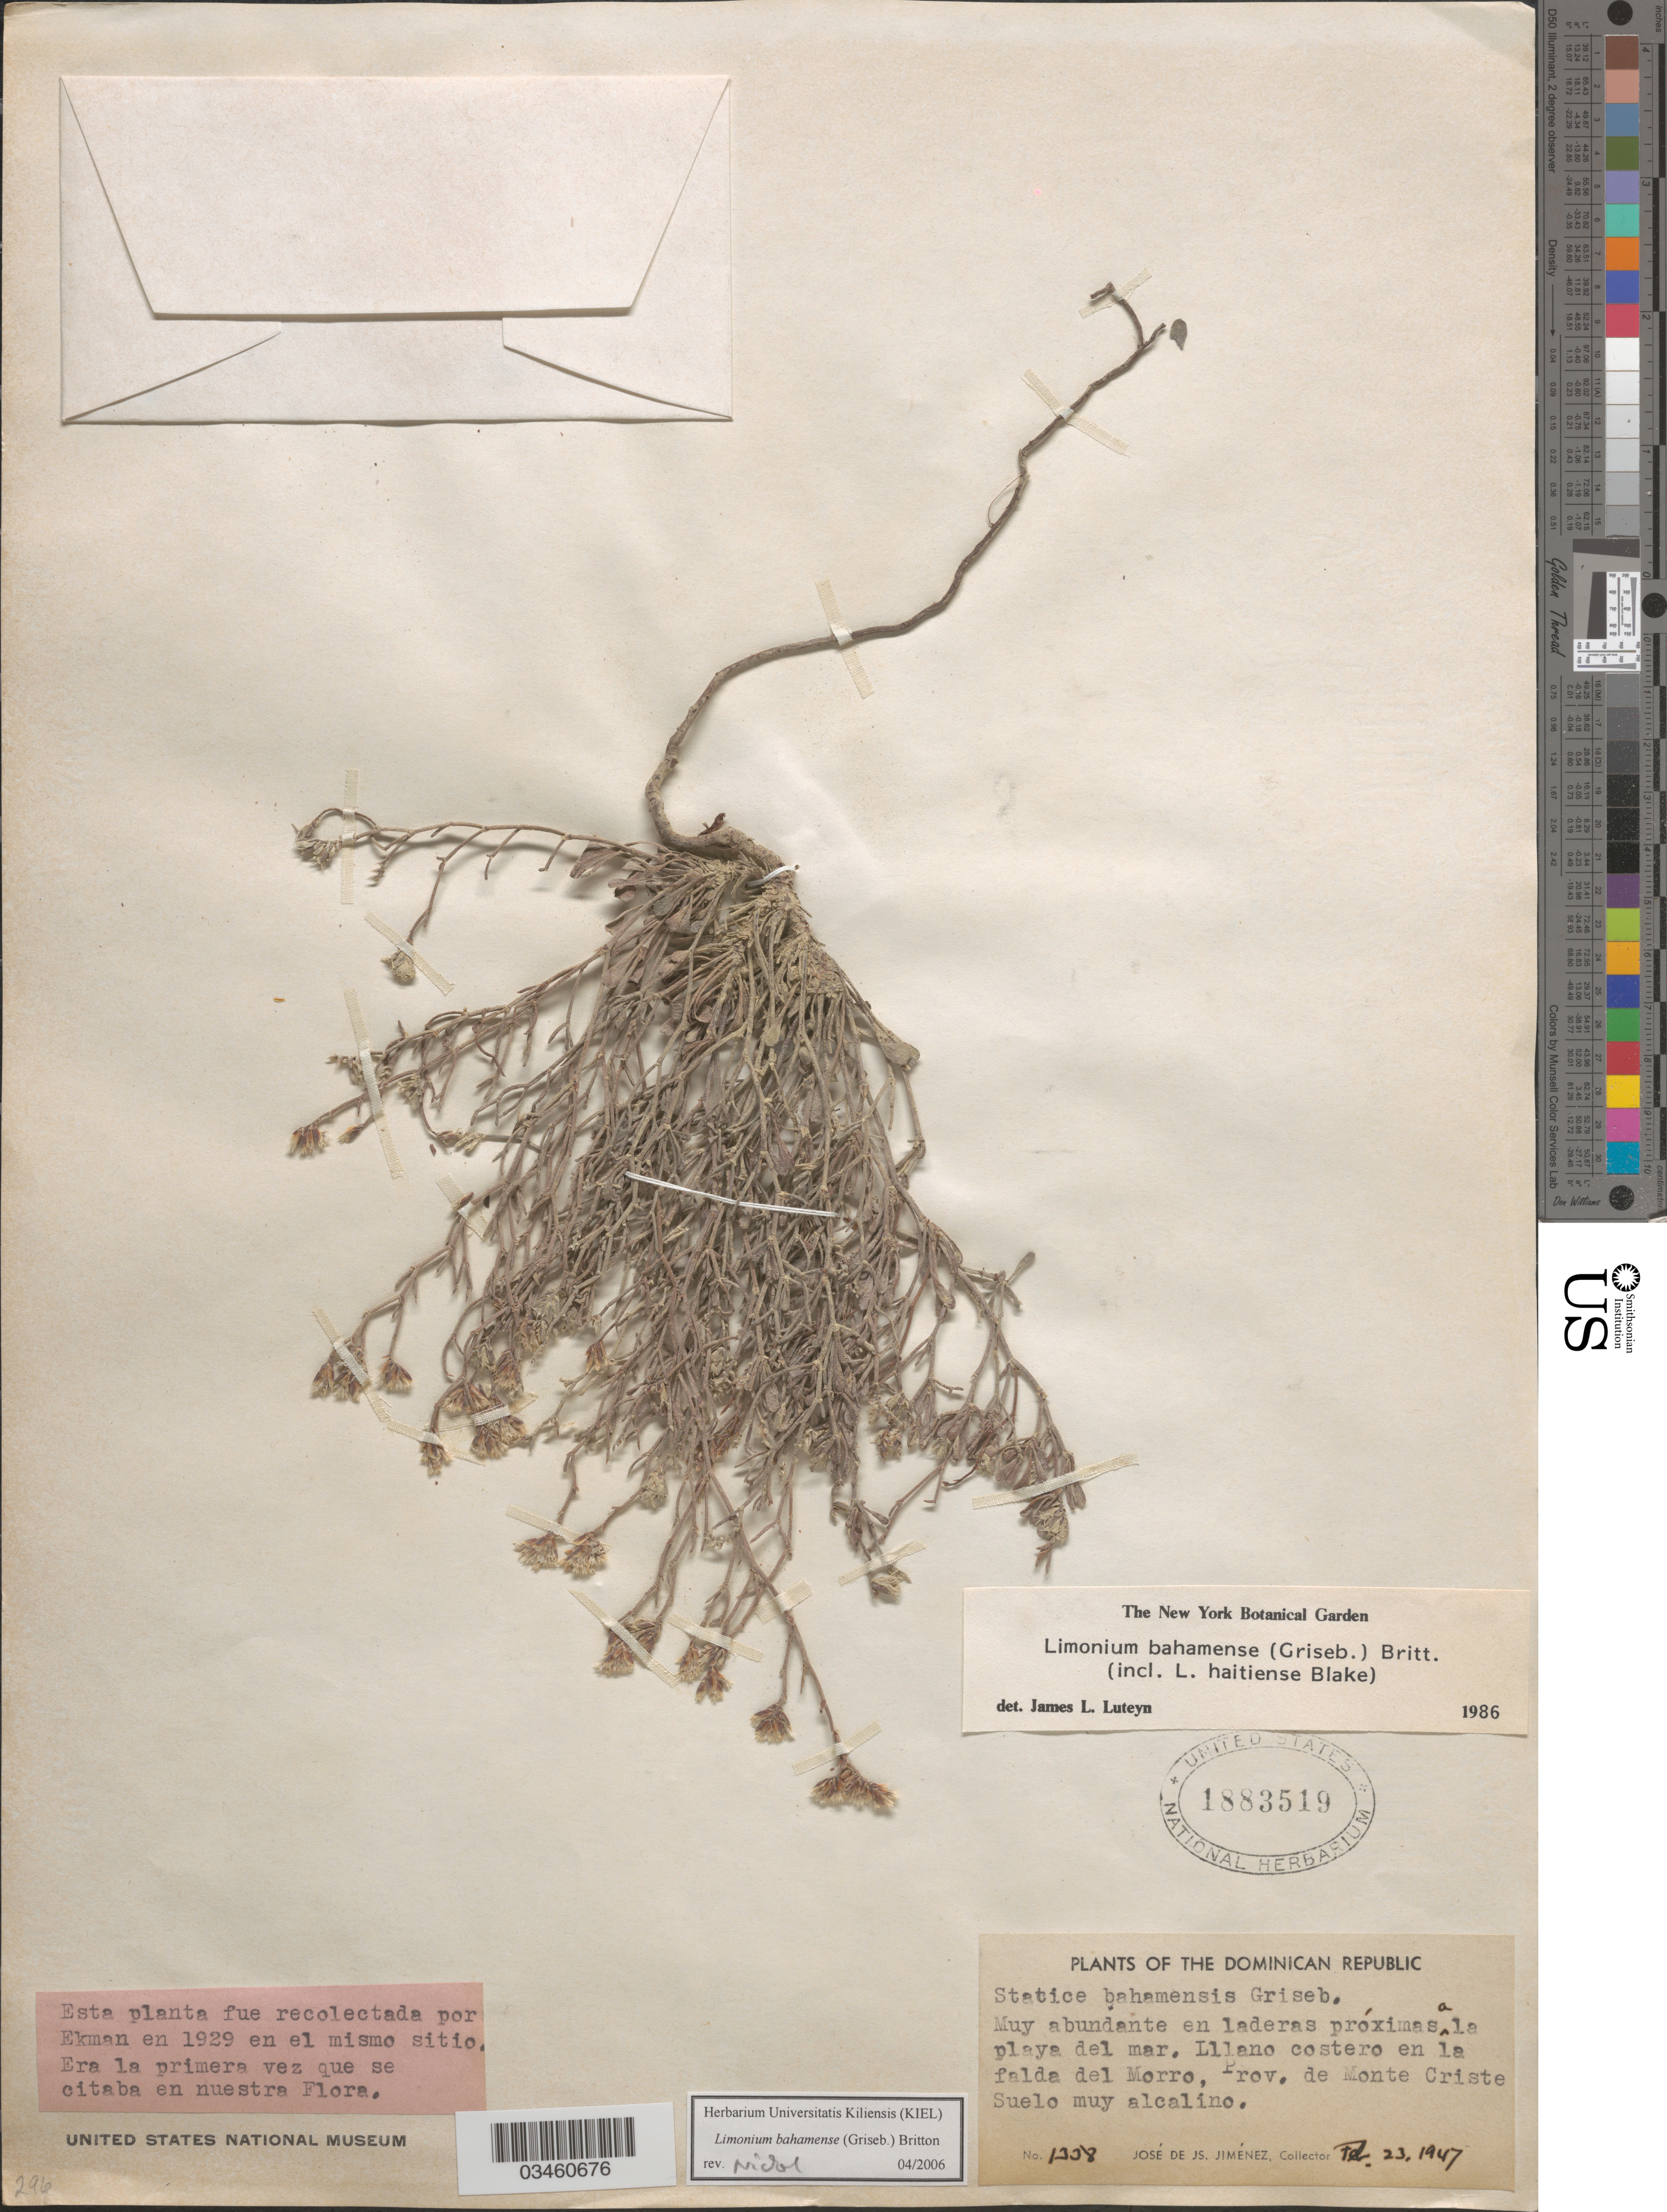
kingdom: Plantae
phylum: Tracheophyta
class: Magnoliopsida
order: Caryophyllales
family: Plumbaginaceae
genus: Limonium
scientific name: Limonium bahamense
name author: (Griseb.) Britton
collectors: J. S. Jimenez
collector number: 1308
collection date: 1947-11-23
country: Dominican Republic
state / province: Monte Cristi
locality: Proximas a la playa del mar, Llanao costero en la falda del Morro Prov, de Monte Criste Suelo muy alcalino.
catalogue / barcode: US 1883519